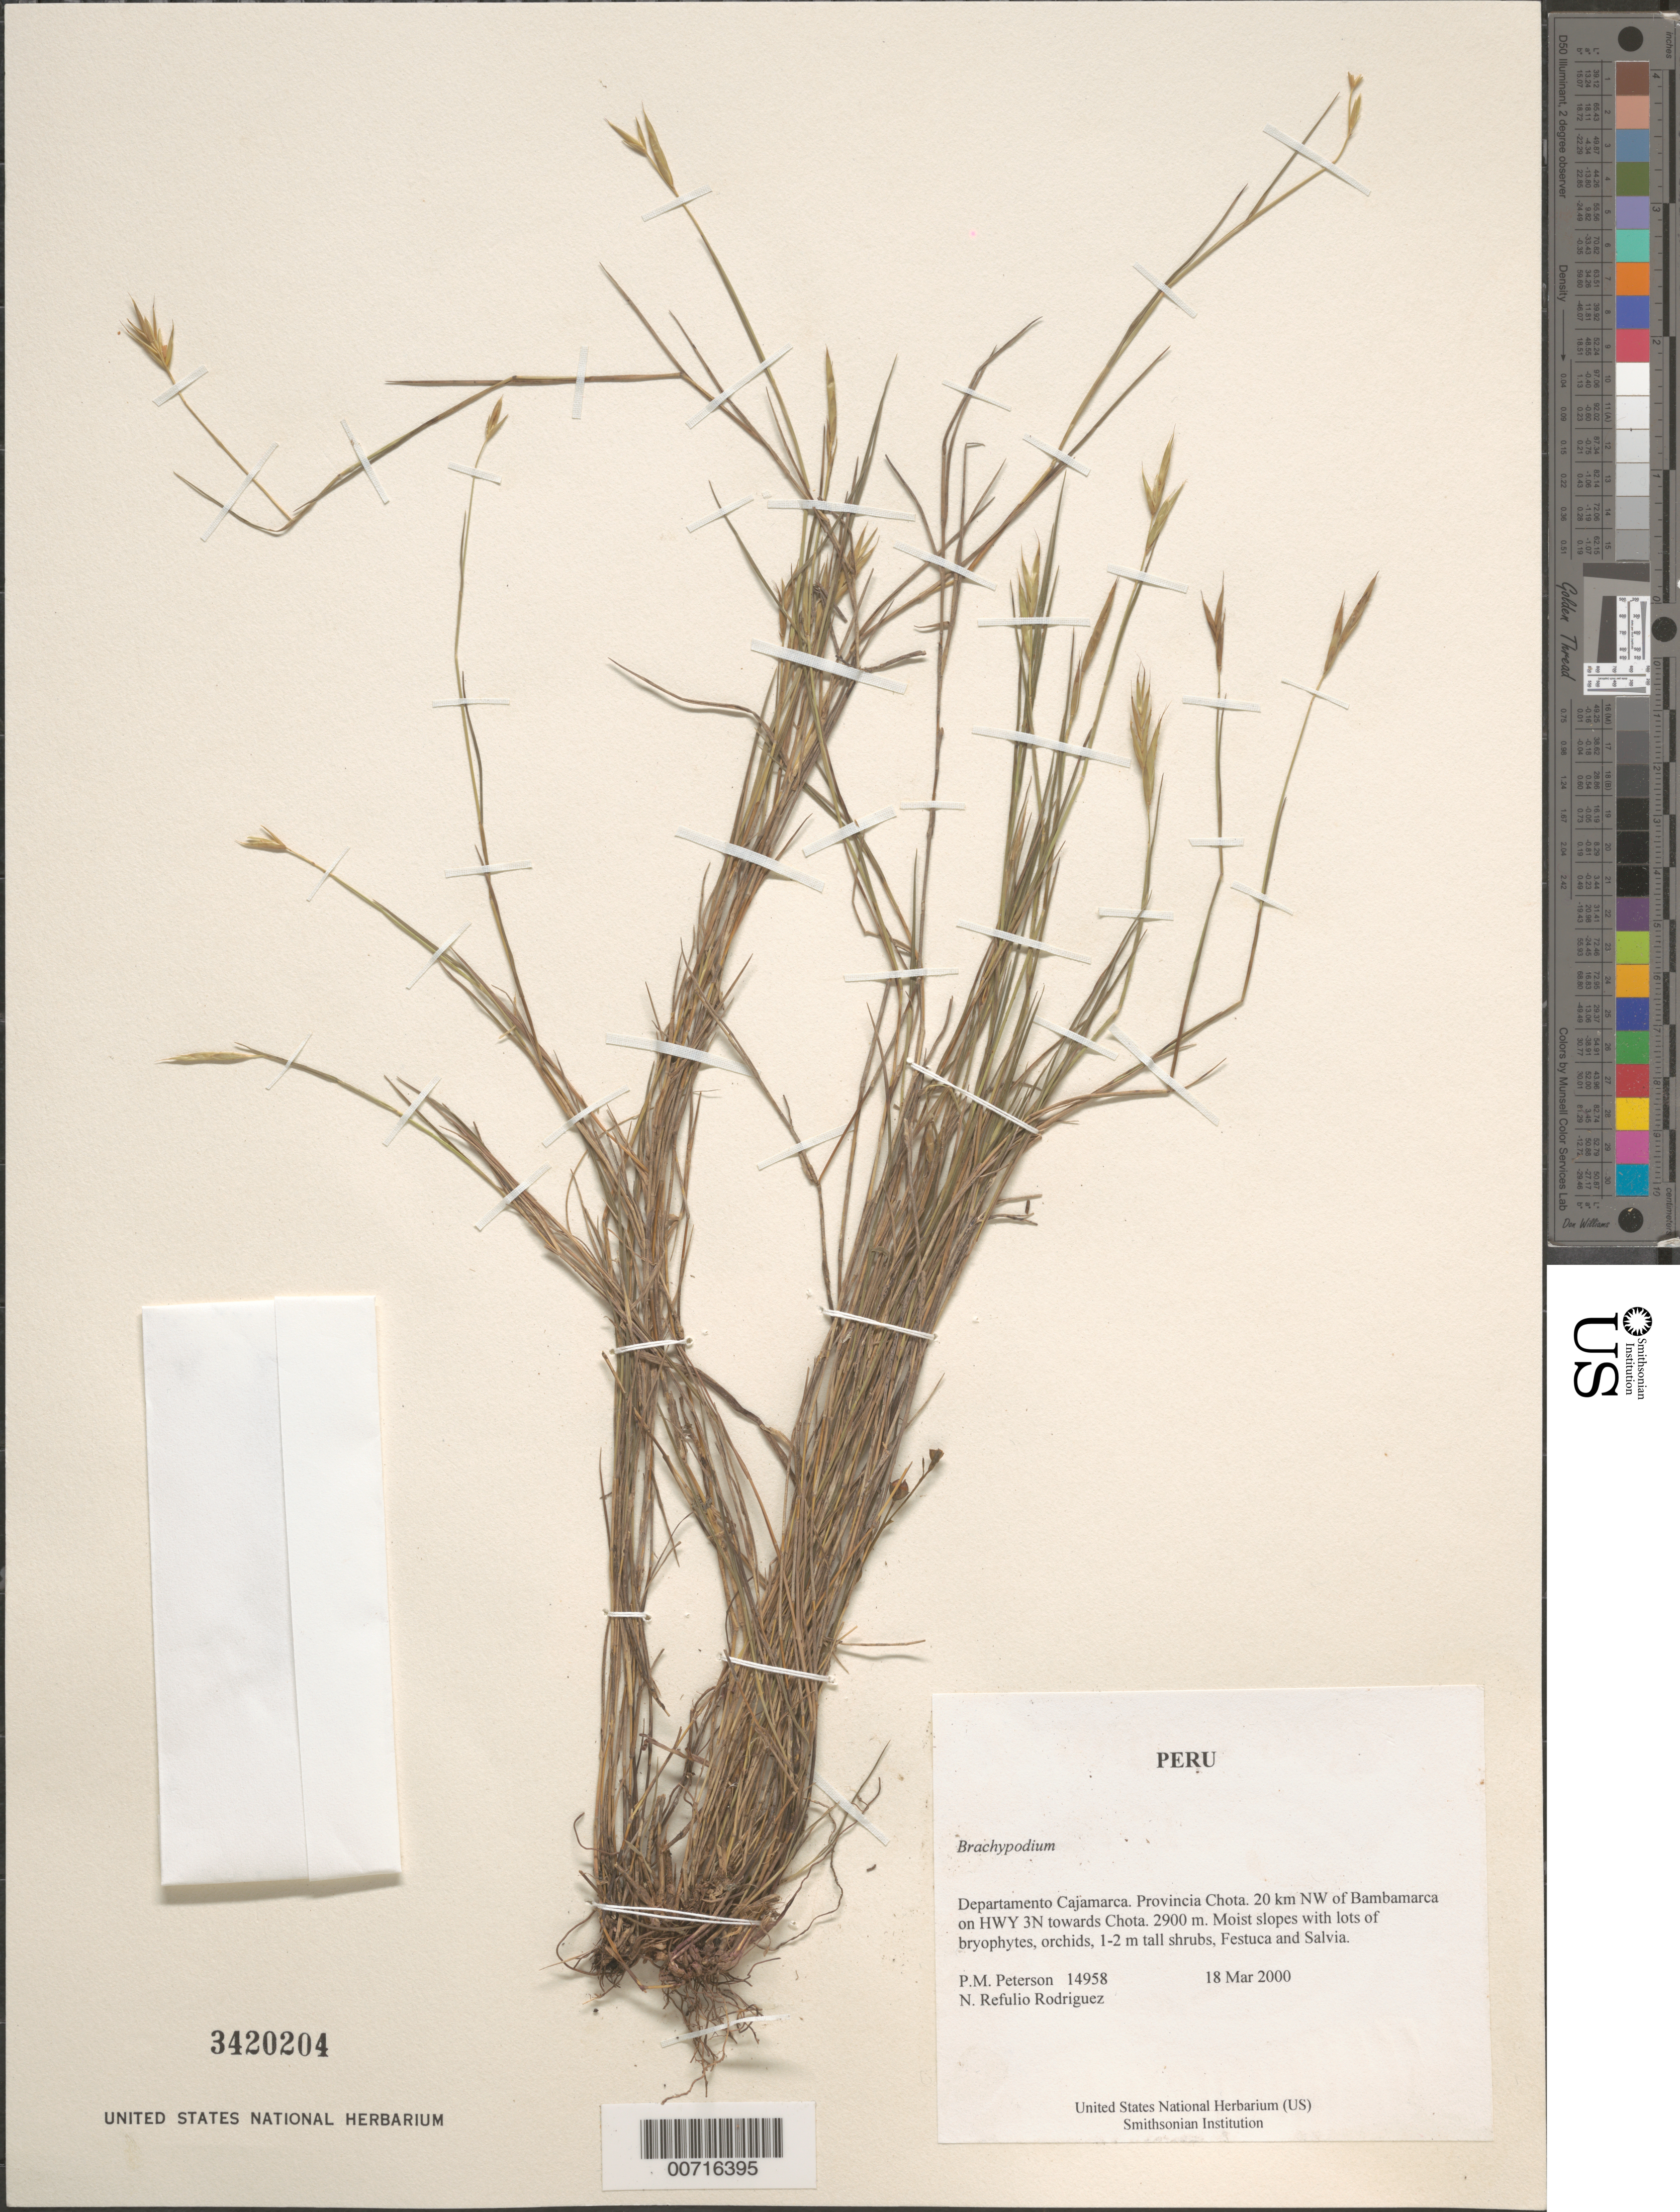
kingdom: Plantae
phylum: Tracheophyta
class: Liliopsida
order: Poales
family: Poaceae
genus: Brachypodium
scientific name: Brachypodium sp.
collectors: P. M. Peterson & N. Refulio-Rodríguez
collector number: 14958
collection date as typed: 18 Mar 2000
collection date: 2000-03-18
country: Peru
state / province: Cajamarca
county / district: Chota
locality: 20 km NW of Bambamarca on HWY 3N towards Chota.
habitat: Moist slopes with lots of bryophytes, orchids, 1-2 m tall shrubs, Festuca and Salvia.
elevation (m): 2900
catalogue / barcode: US 3420204